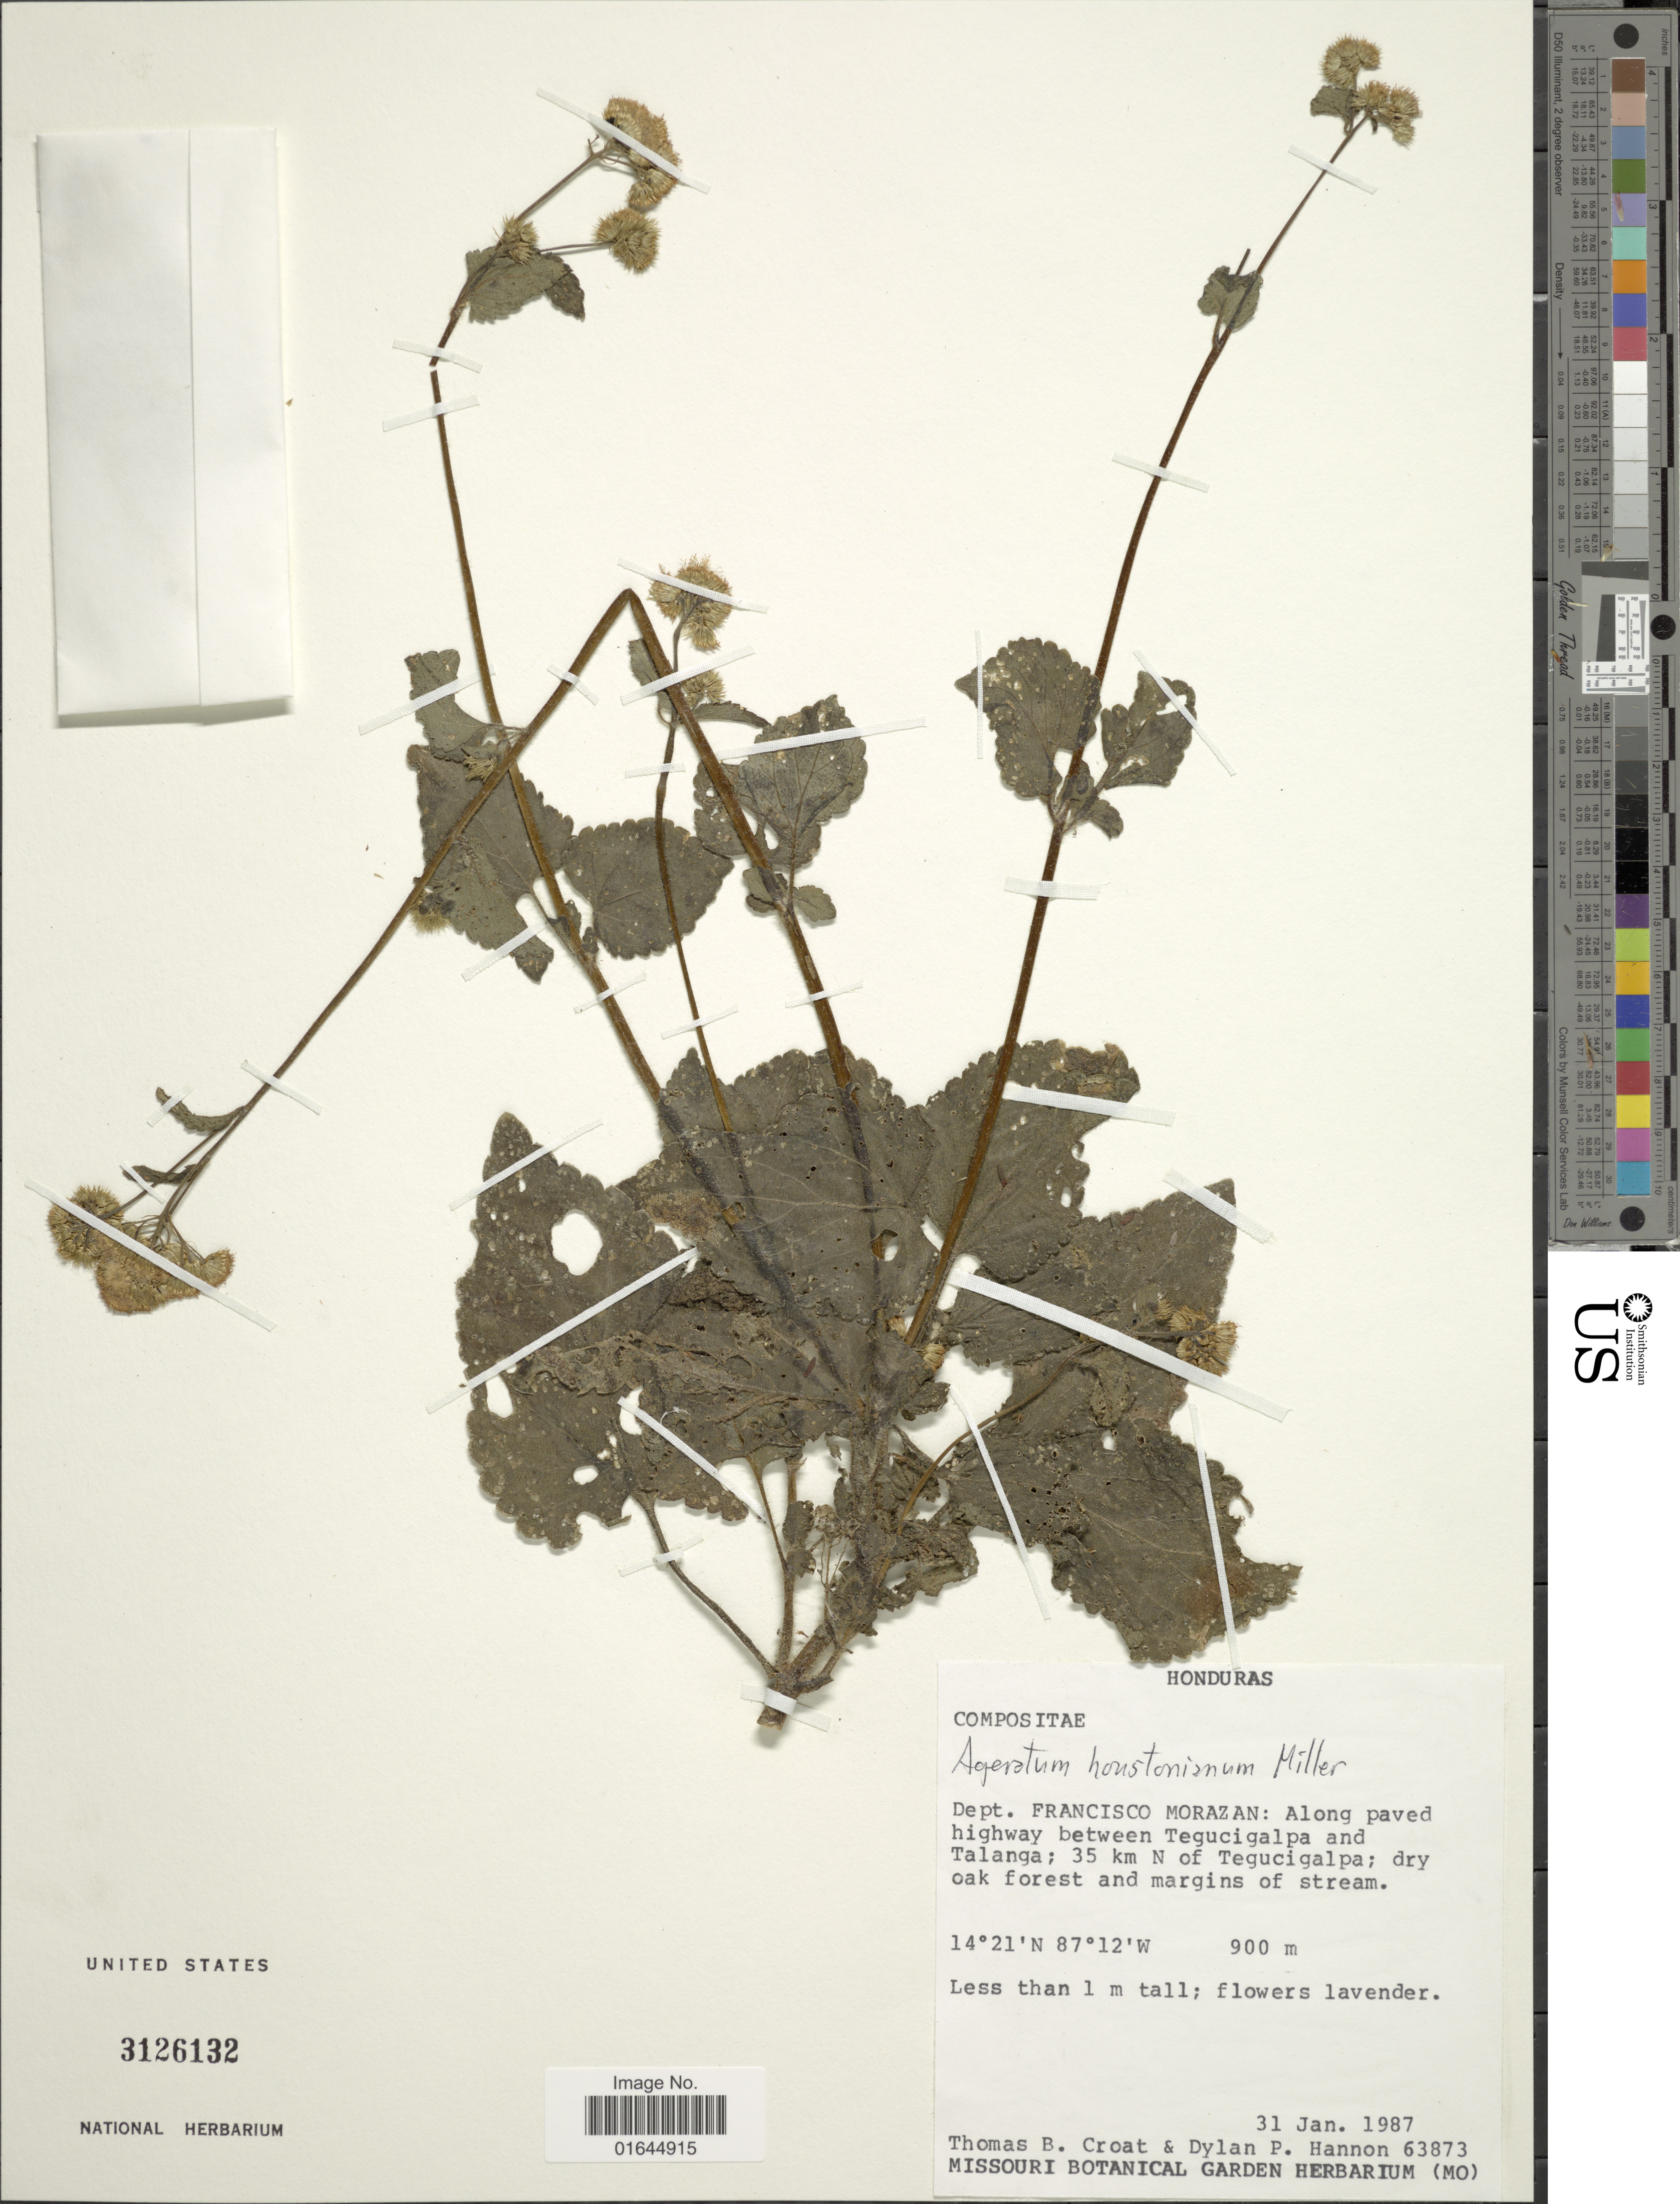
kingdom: Plantae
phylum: Tracheophyta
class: Magnoliopsida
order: Asterales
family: Asteraceae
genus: Ageratum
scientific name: Ageratum houstonianum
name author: Mill.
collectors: T. B. Croat & D. Hannon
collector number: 63873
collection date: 1987-01-31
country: Honduras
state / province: Fco. Morazán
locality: Dept. Francisco Morazan: along paved highway between Tegucigalpa and Talanga; 35 km N of Tegucigalpa.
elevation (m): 900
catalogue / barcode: US 3126132